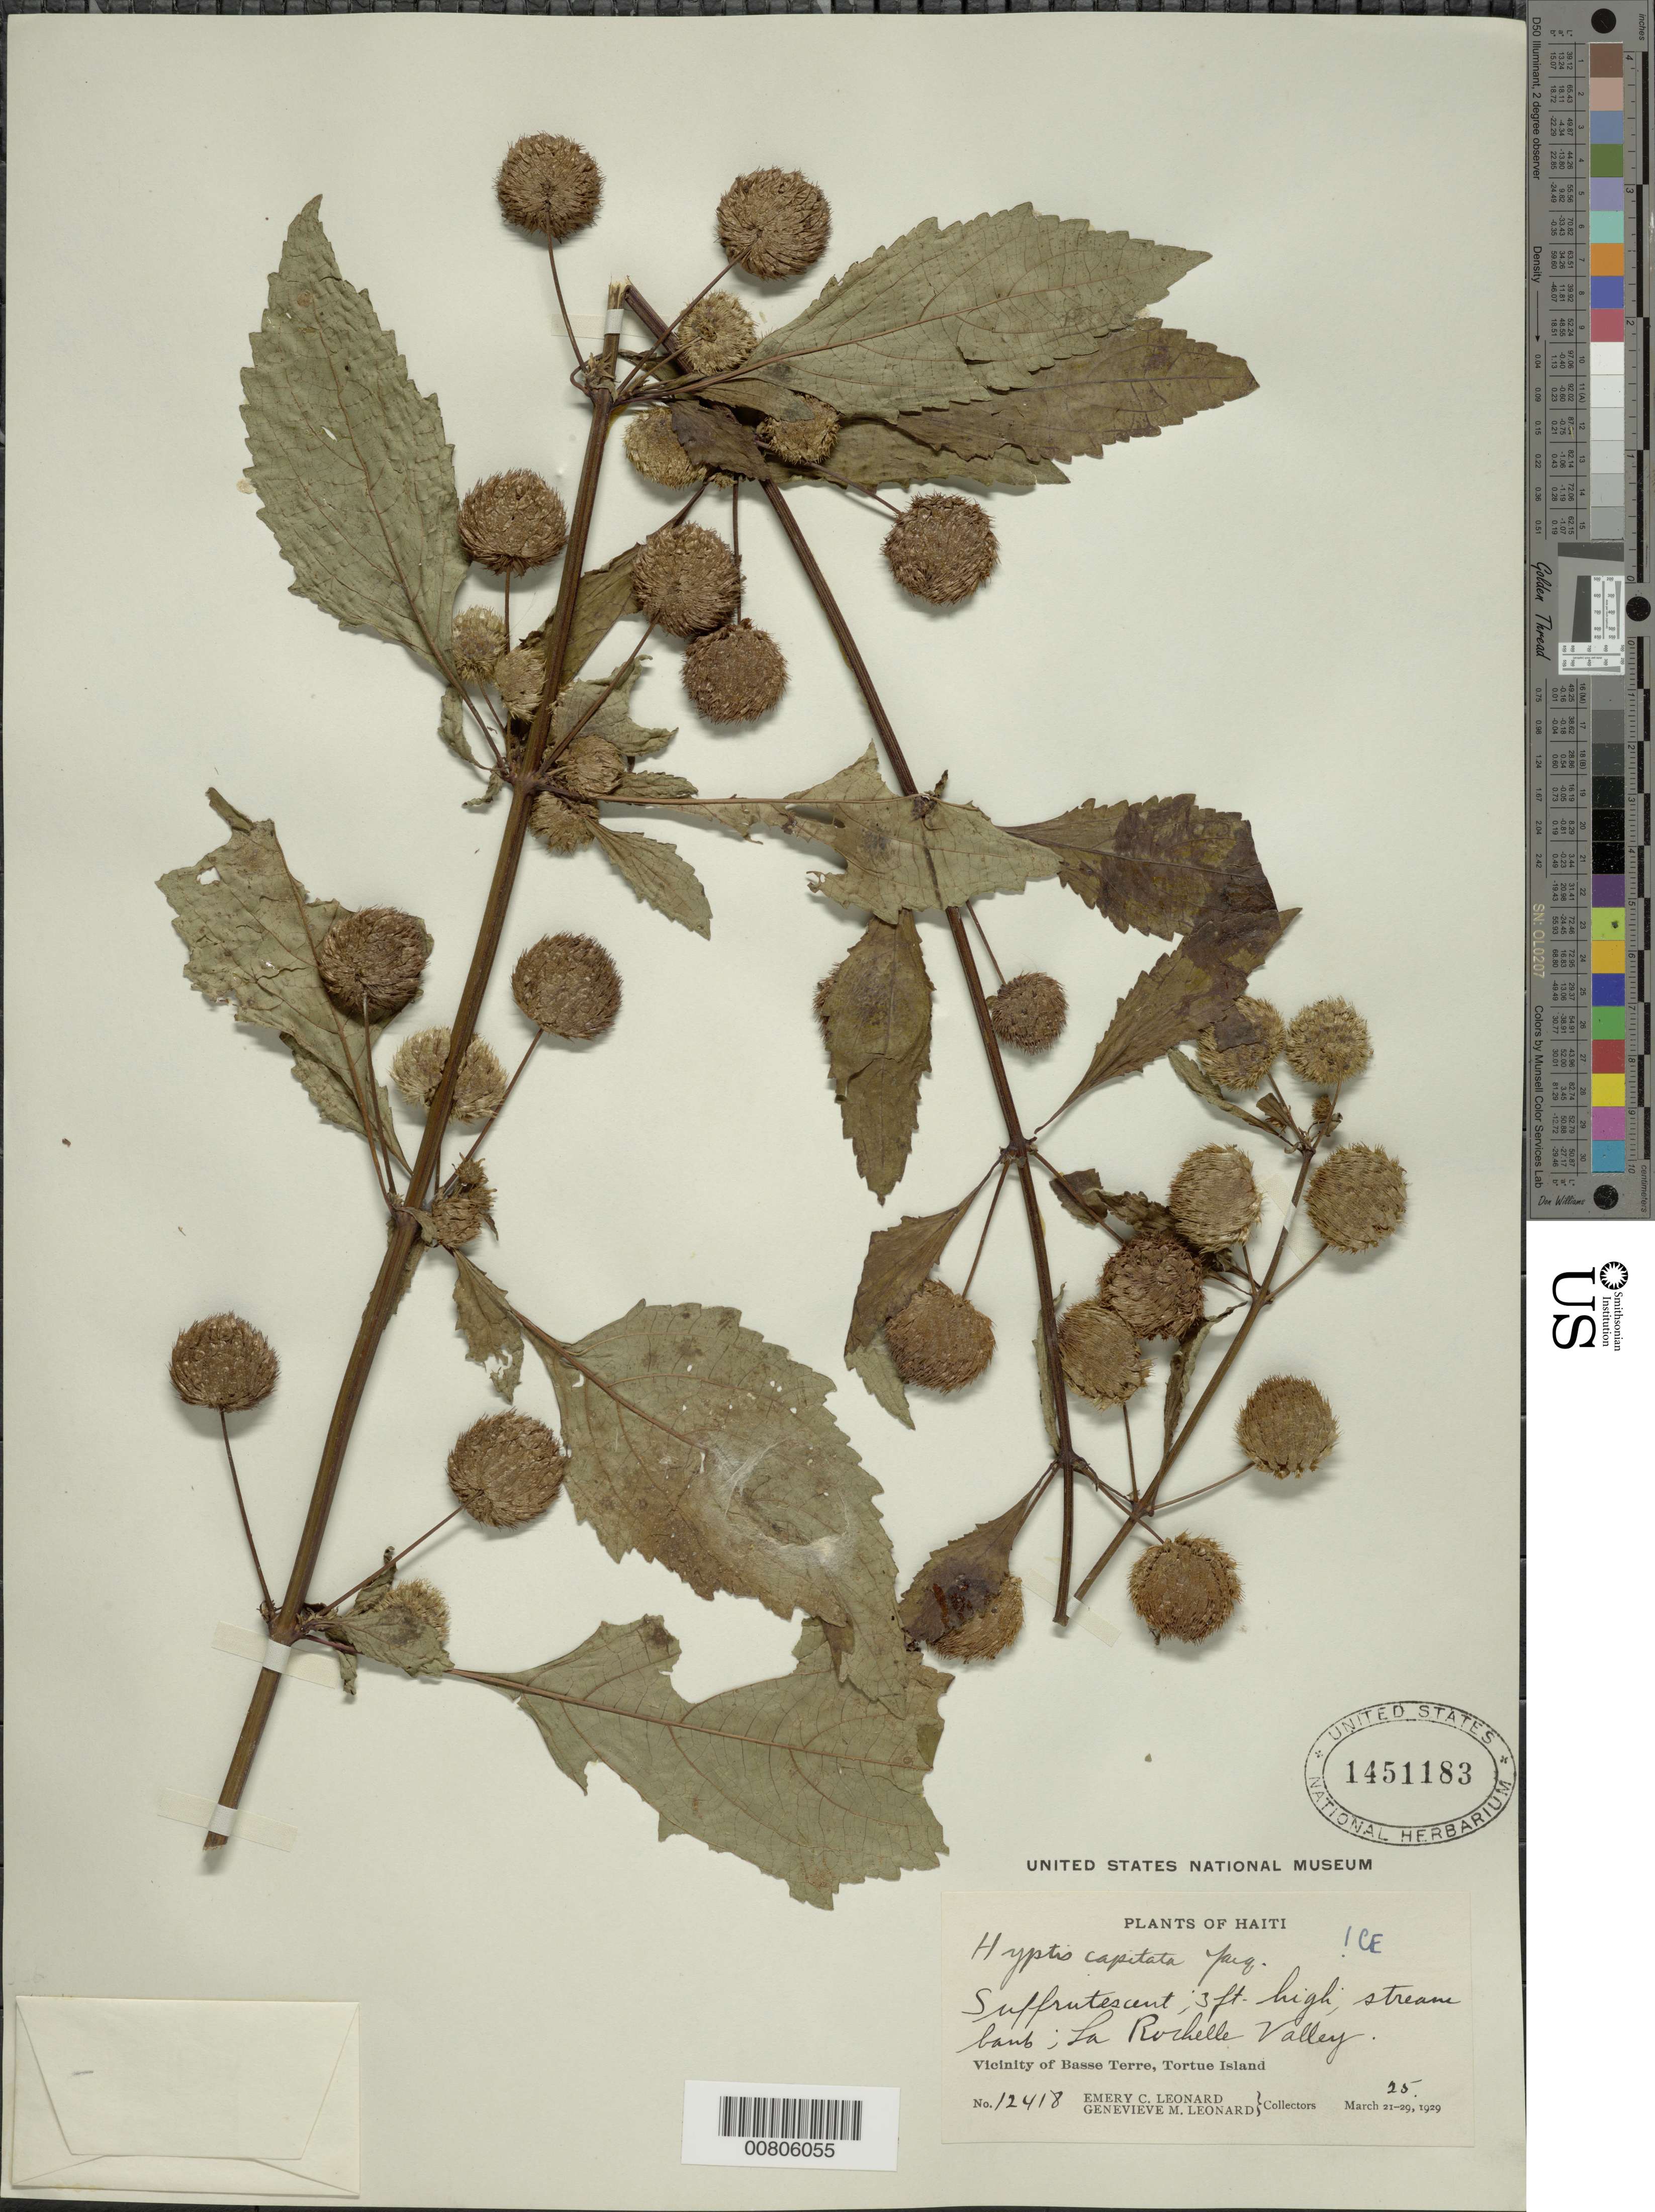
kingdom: Plantae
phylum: Tracheophyta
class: Magnoliopsida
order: Lamiales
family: Lamiaceae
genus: Hyptis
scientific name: Hyptis capitata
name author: Jacq.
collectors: E. C. Leonard & G. M. Leonard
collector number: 12418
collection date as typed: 25 Mar 1929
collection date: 1929-03-25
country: Haiti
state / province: Nord-Ouest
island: Île de la Tortue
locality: Vicinity of Basse Terre, La Rochelle Valley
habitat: Stream bank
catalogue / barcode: US 1451183